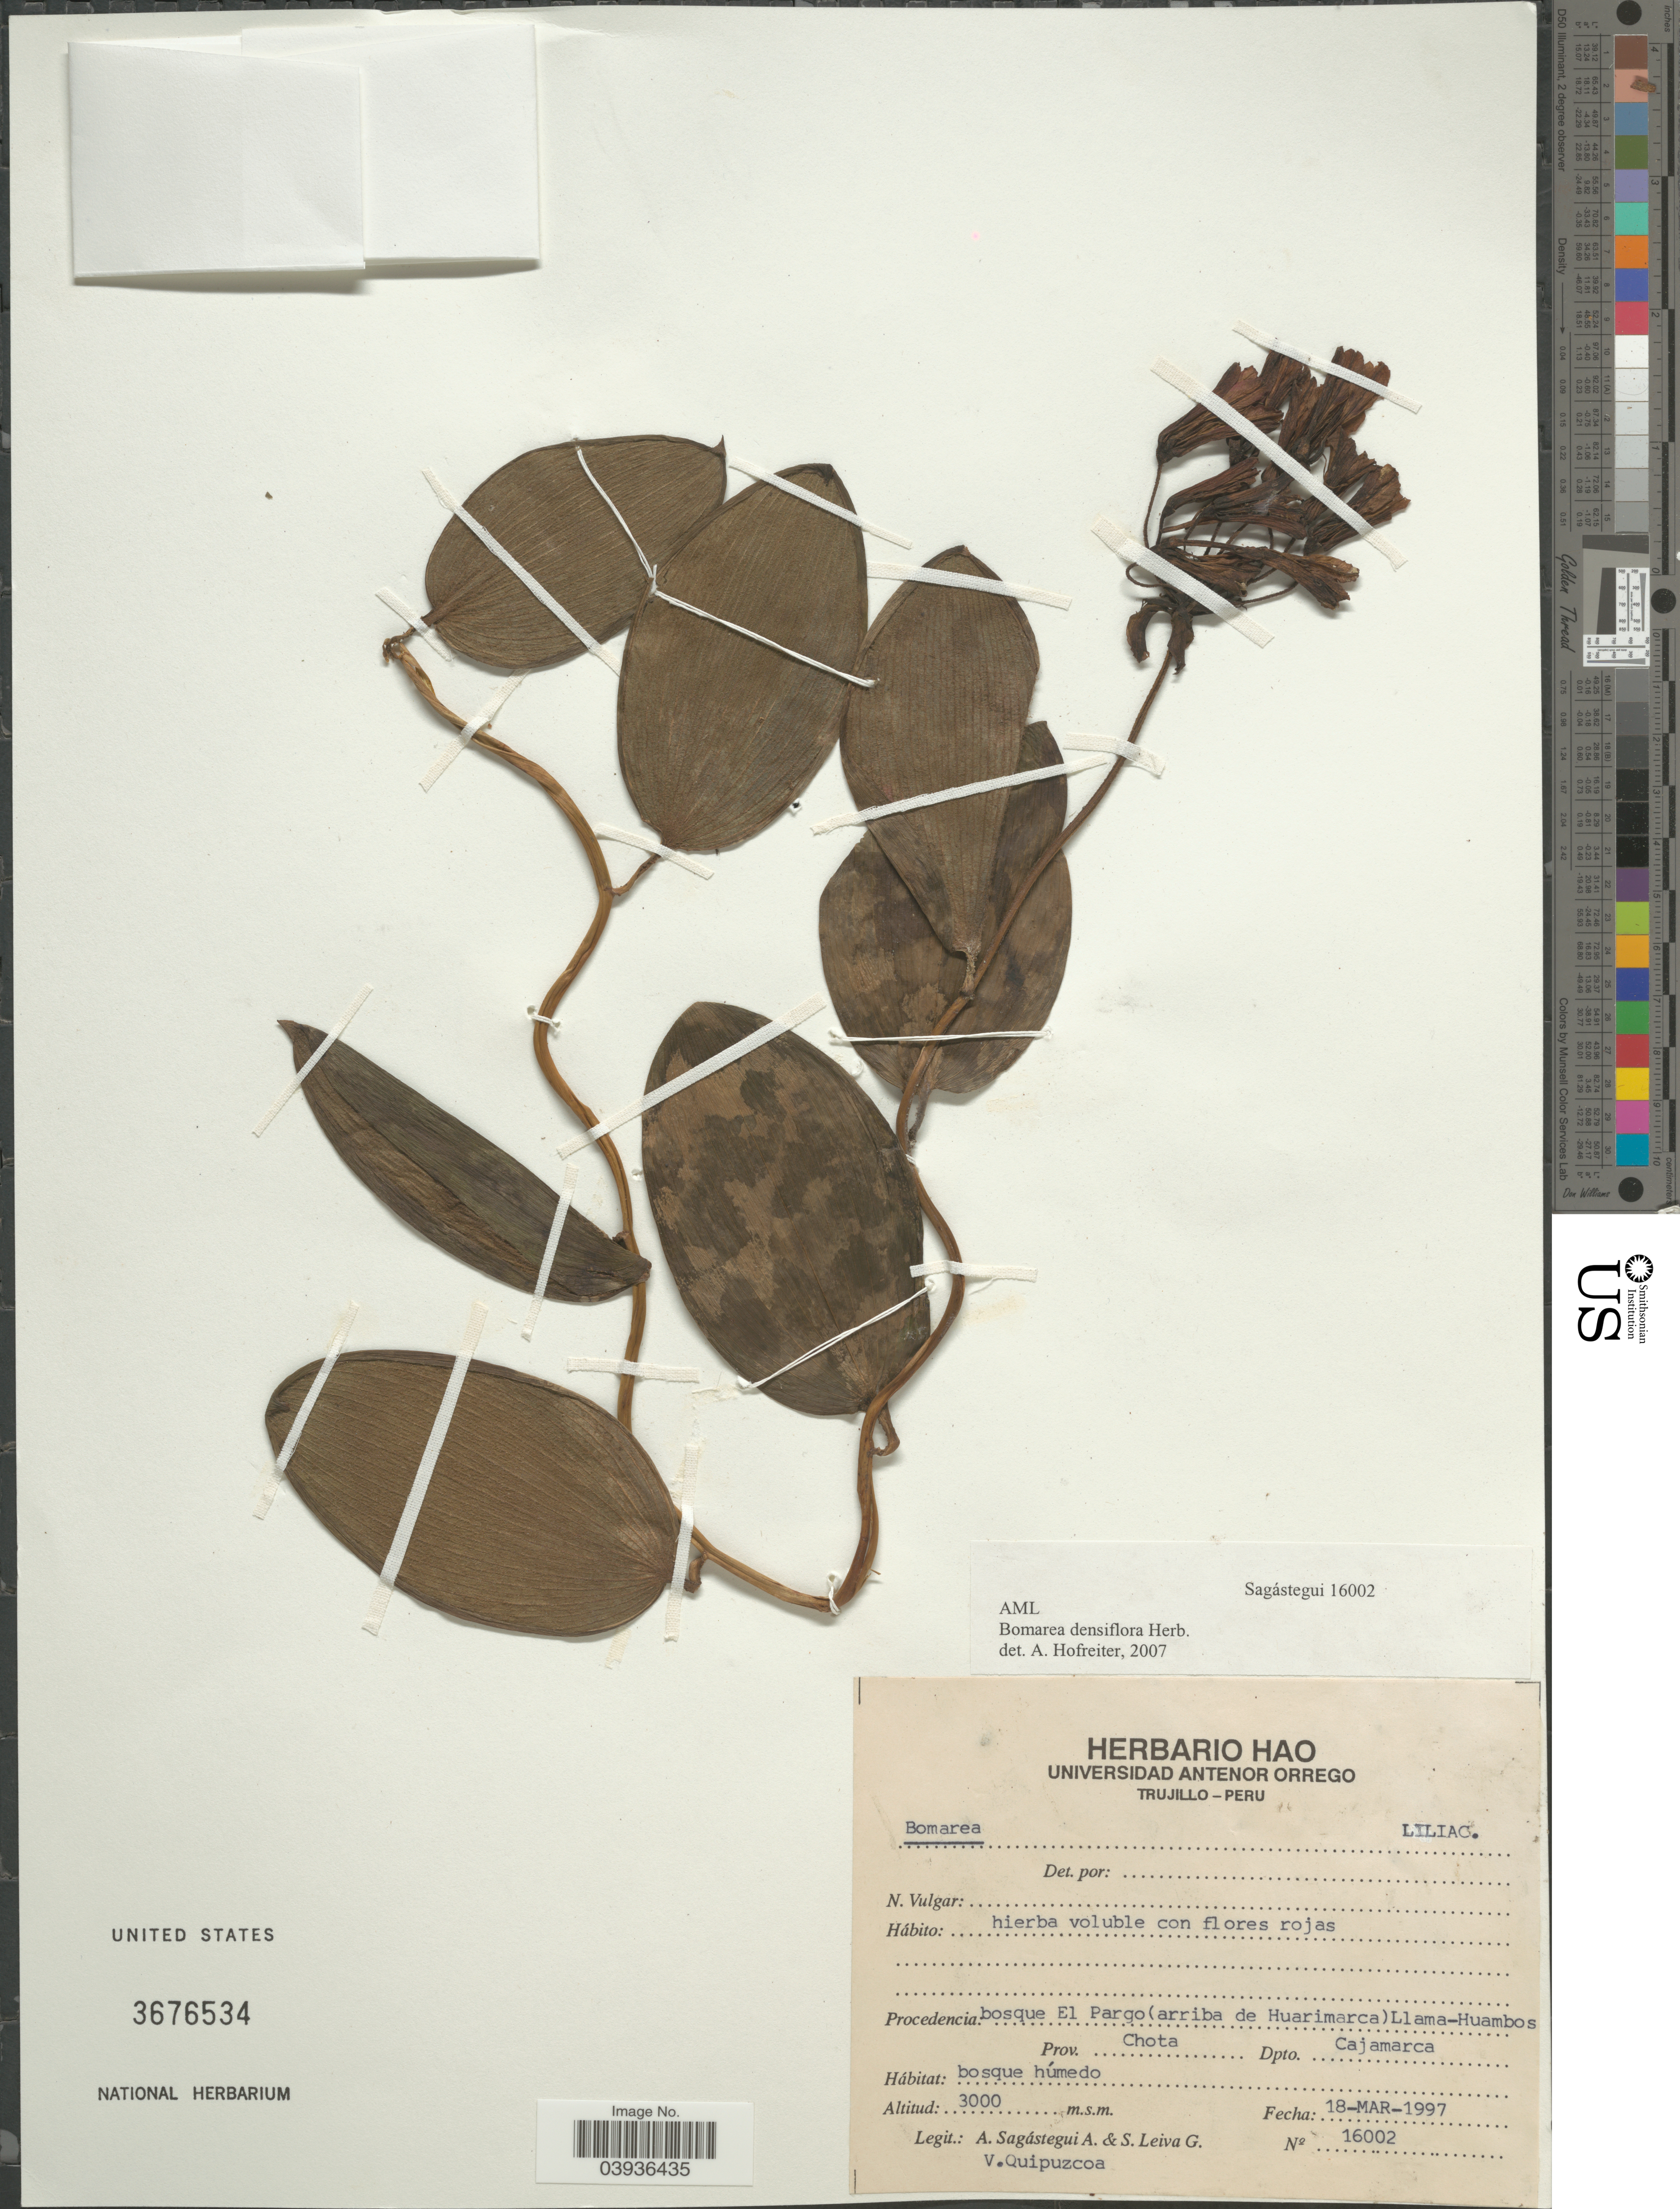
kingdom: Plantae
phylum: Tracheophyta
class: Liliopsida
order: Liliales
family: Alstroemeriaceae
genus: Bomarea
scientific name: Bomarea densiflora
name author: Herb.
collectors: A. Sagástegui A., S. Leiva G. & V. Quipuzcoa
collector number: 16002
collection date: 1997-03-18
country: Peru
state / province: Cajamarca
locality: Bosque El Pargo (arriba de Huarimarca) Llama- Huambos. Prov. Chota. Dpto. Cajamarca.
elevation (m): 3000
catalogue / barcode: US 3676534